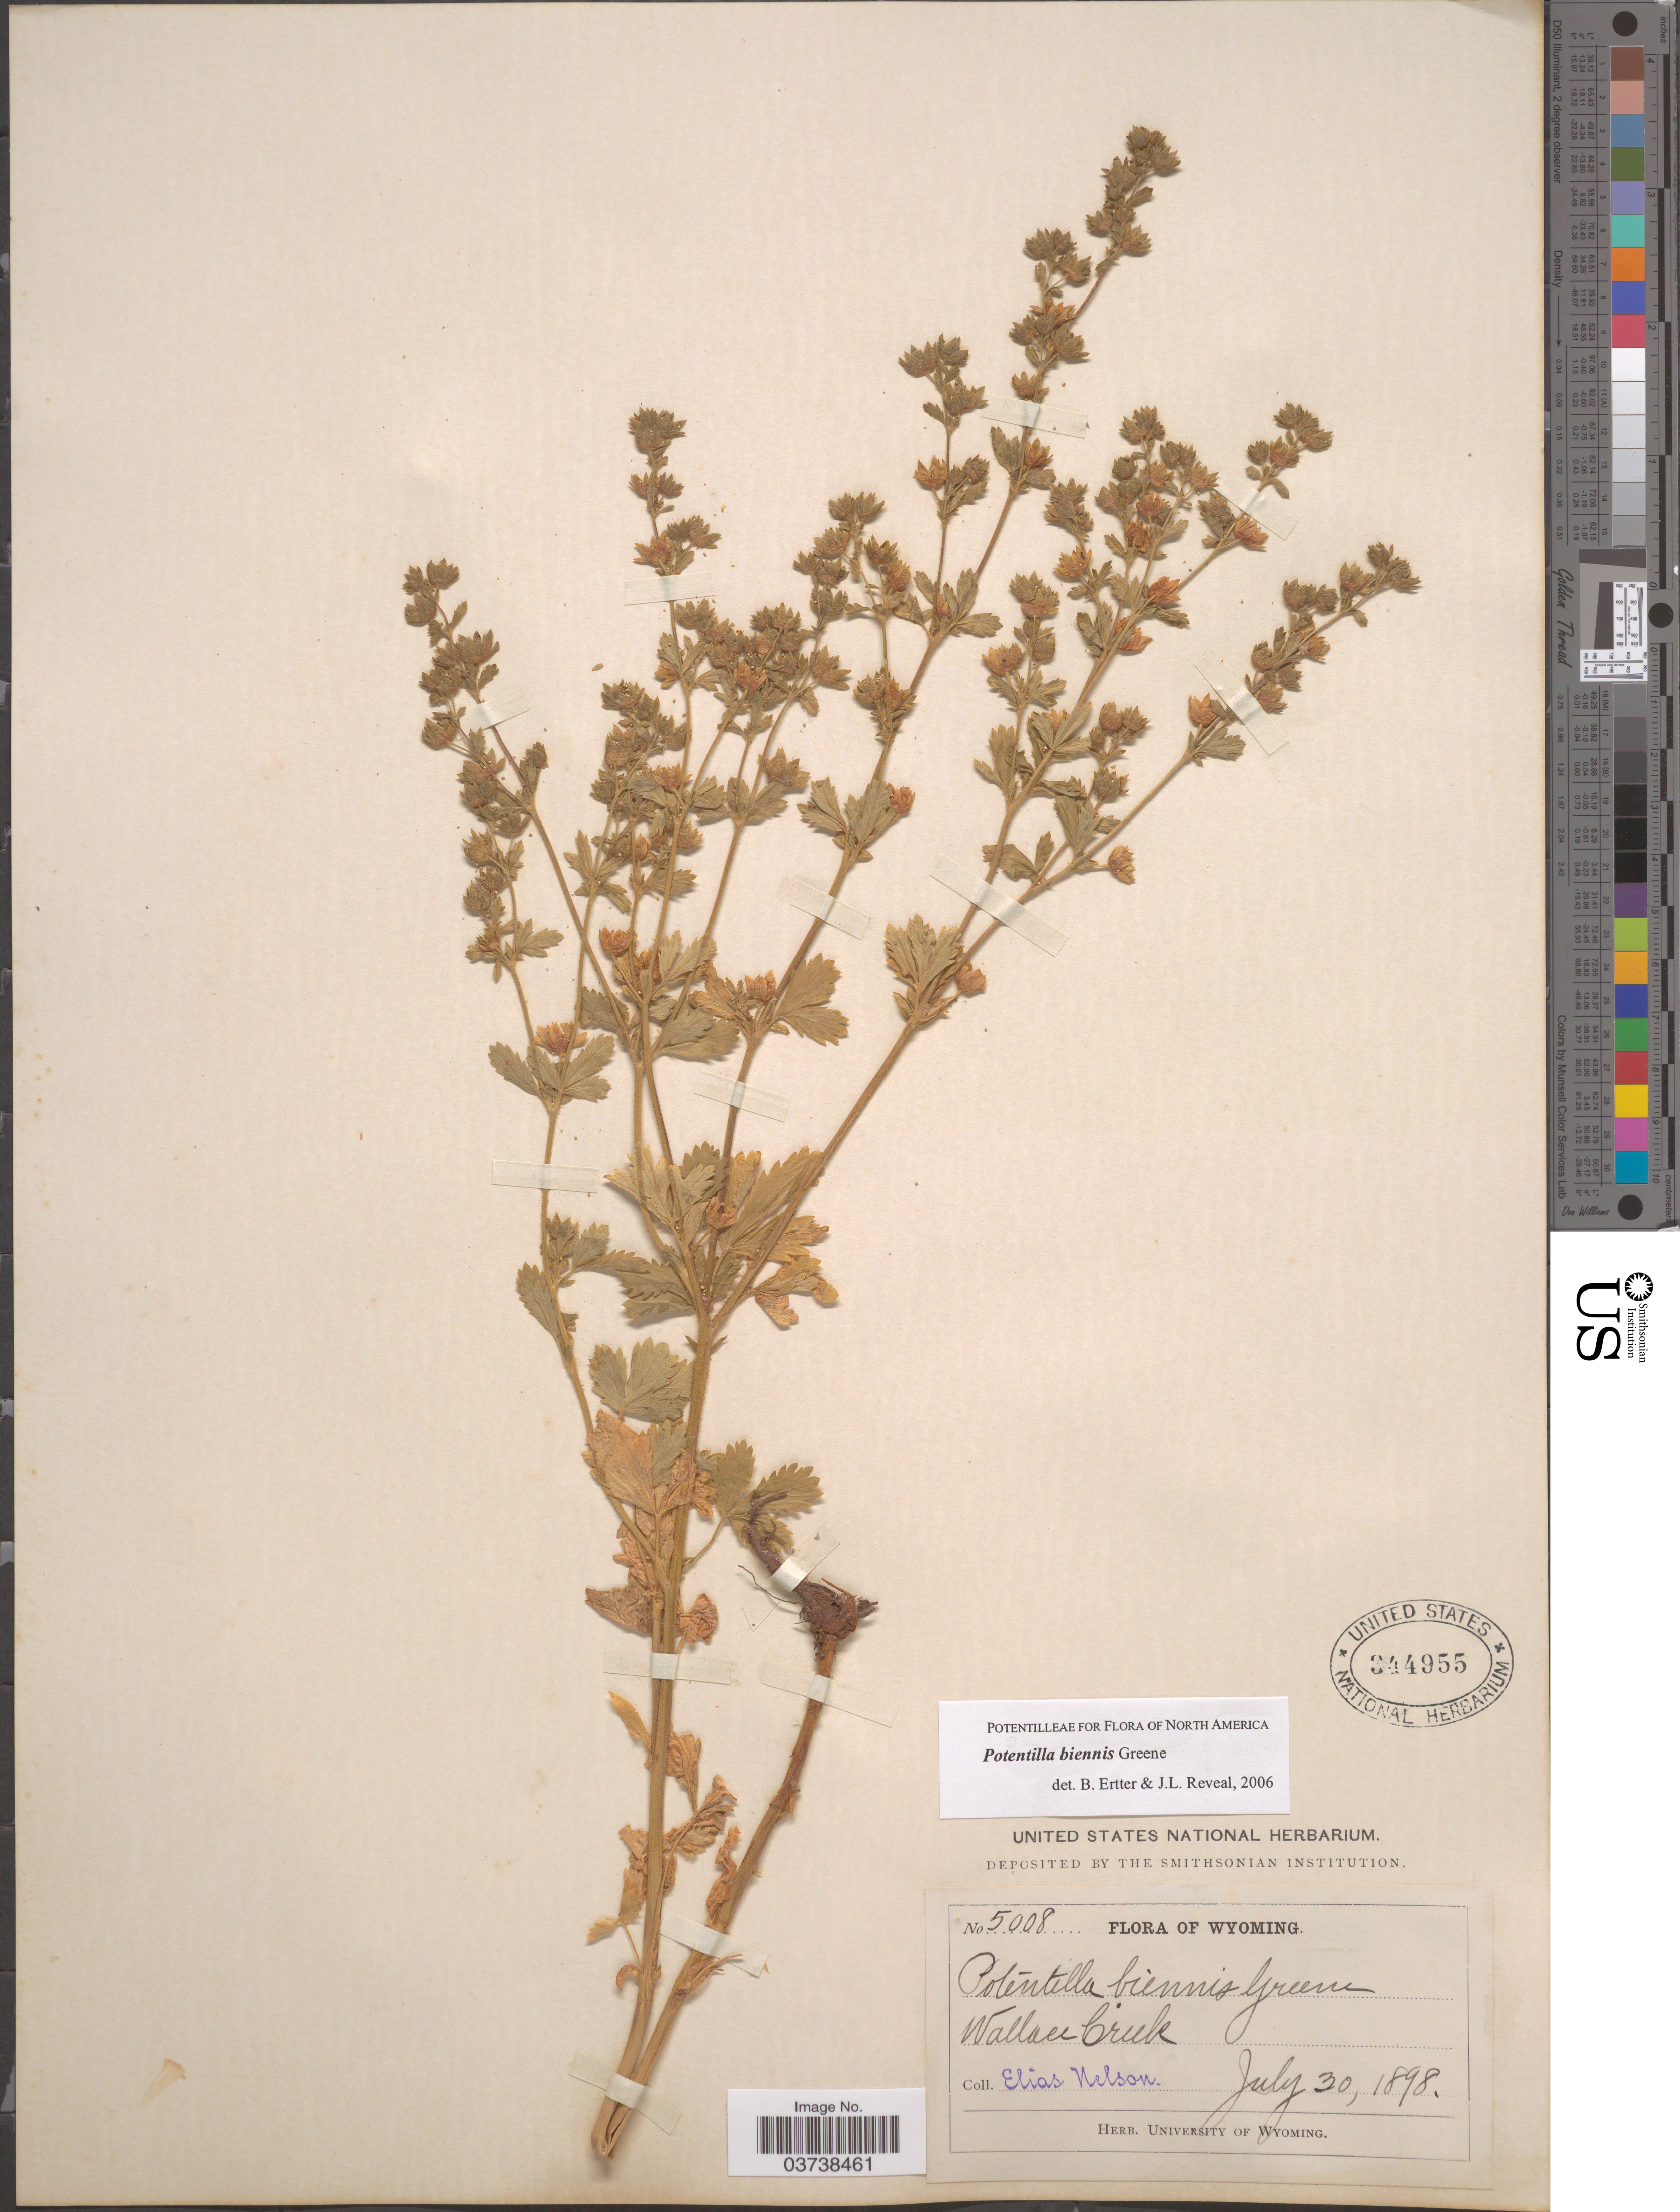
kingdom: Plantae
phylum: Tracheophyta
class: Magnoliopsida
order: Rosales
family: Rosaceae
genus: Potentilla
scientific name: Potentilla biennis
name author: Greene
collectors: E. Nelson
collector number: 5008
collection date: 1898-07-30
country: United States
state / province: Wyoming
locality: Wallace Creek.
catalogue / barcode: US 344955